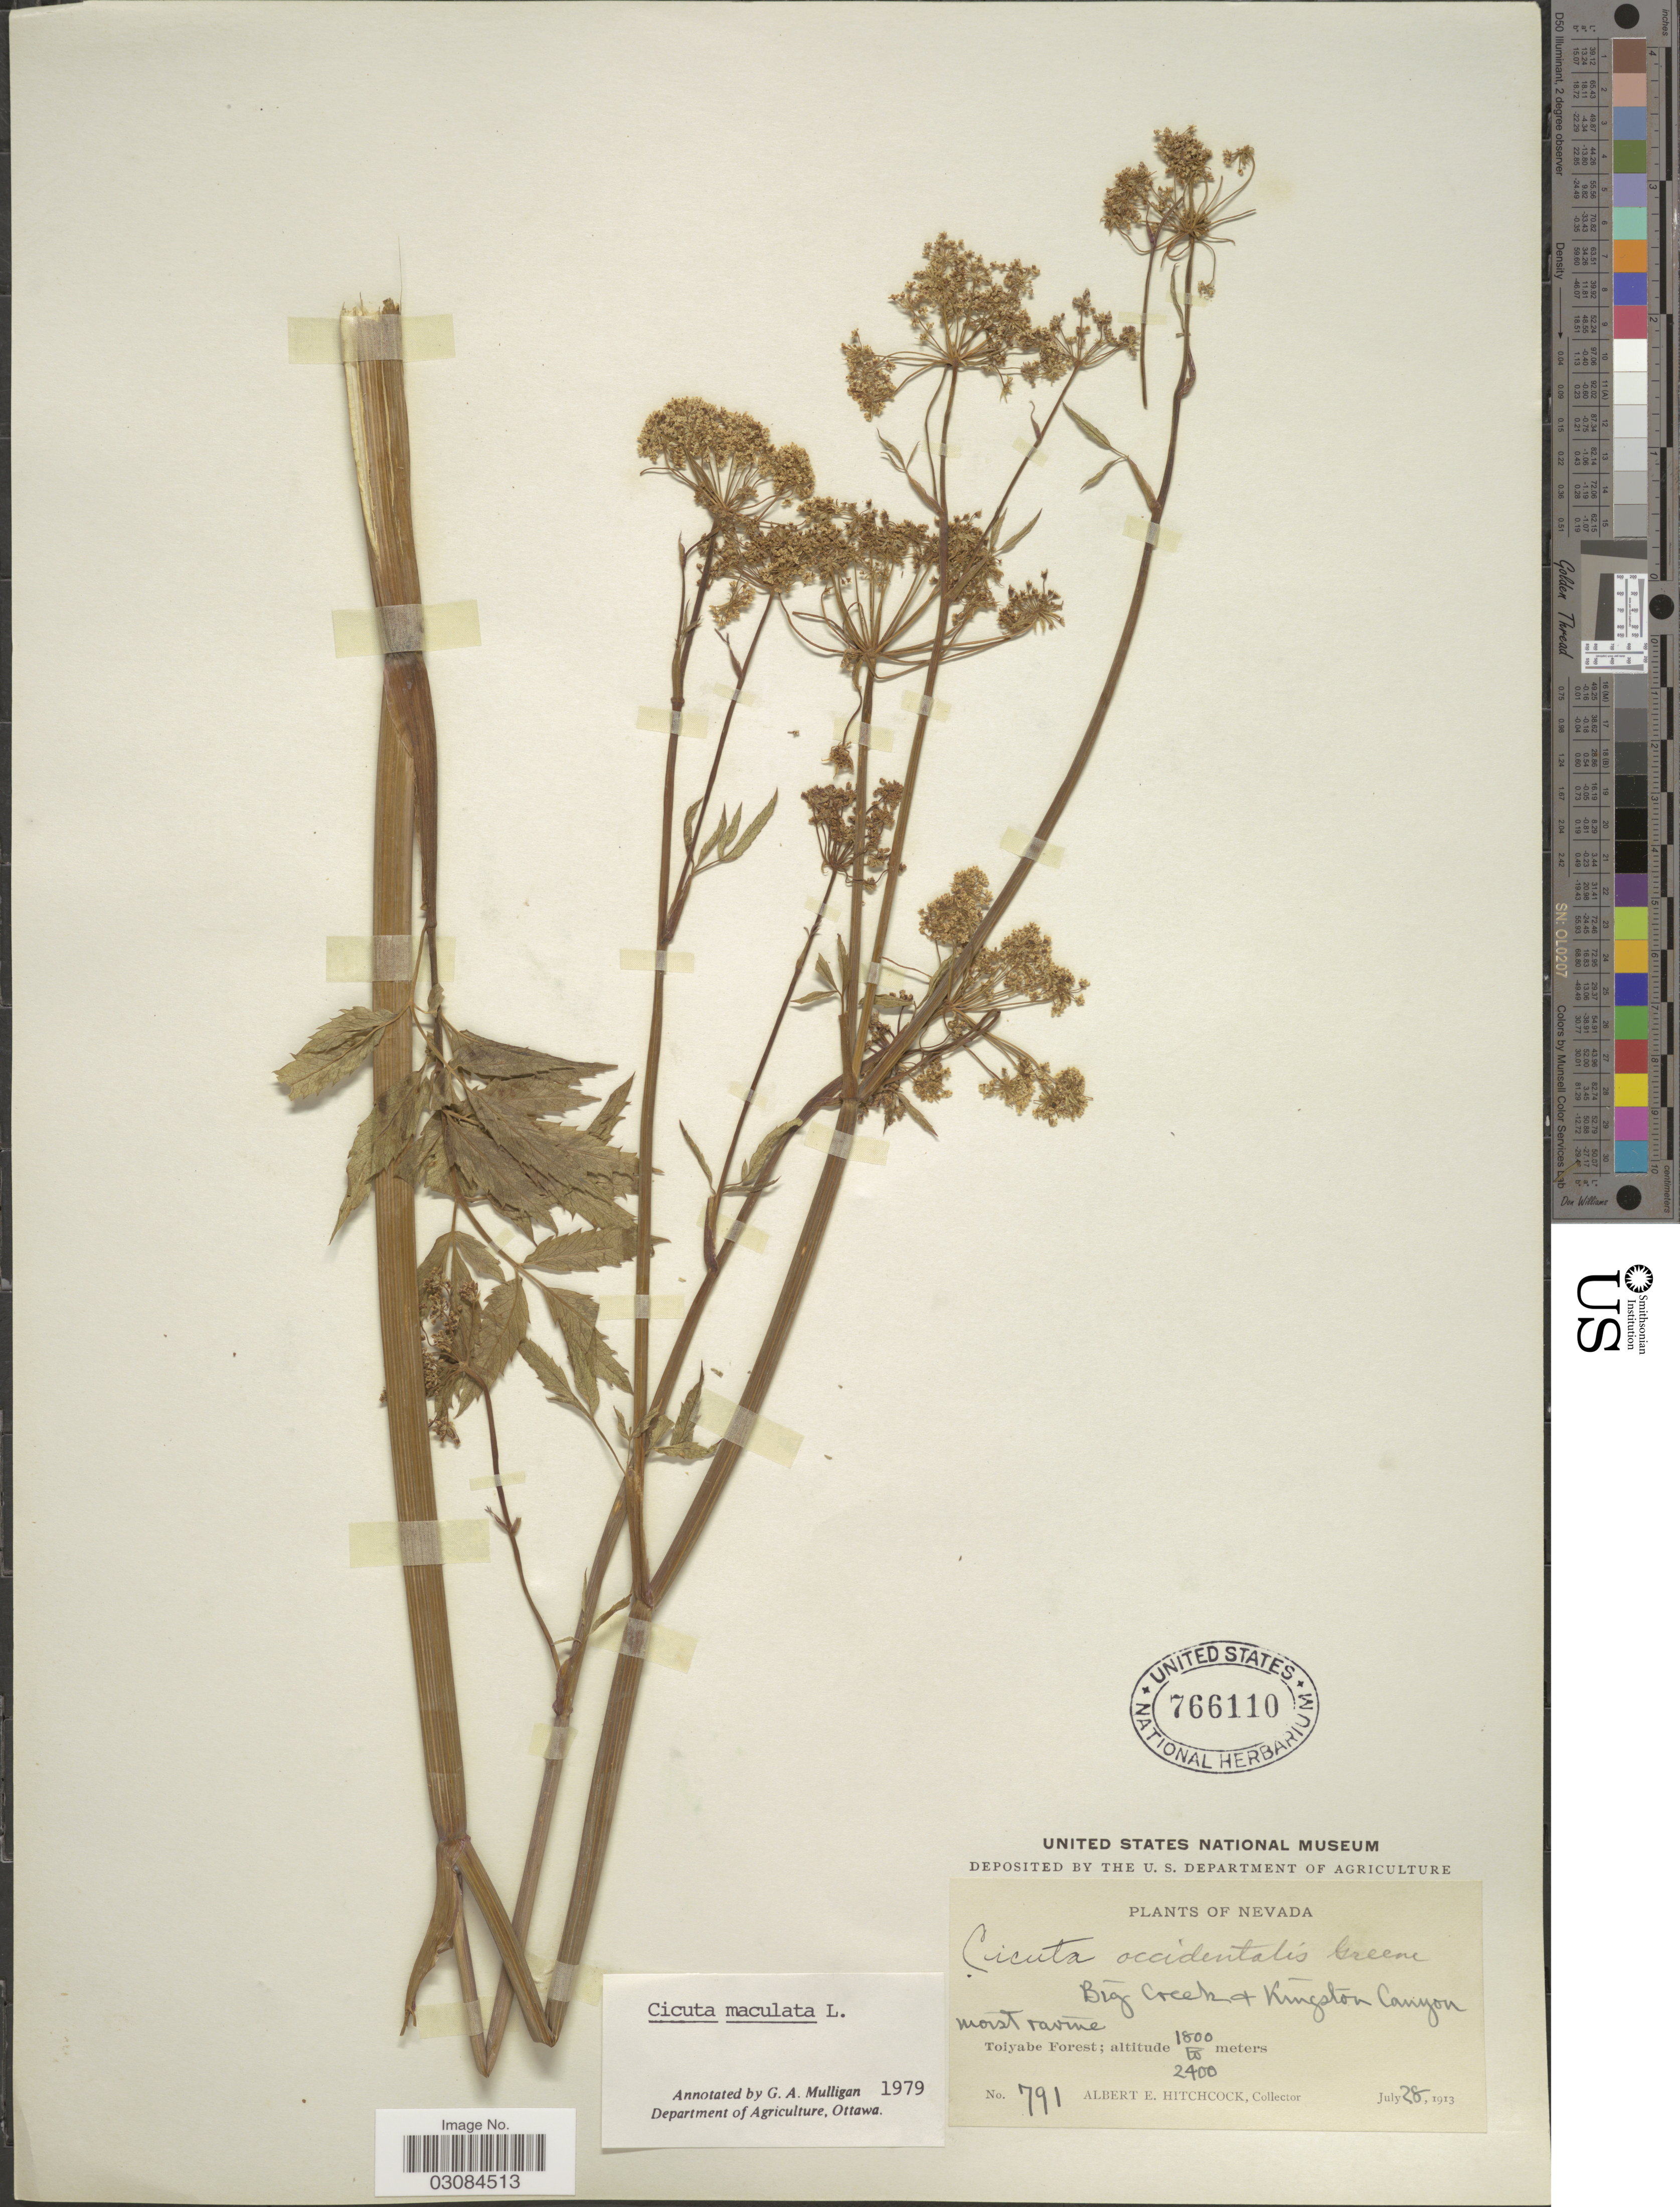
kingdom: Plantae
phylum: Tracheophyta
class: Magnoliopsida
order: Apiales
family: Apiaceae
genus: Cicuta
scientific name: Cicuta maculata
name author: L.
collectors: A. Hitchcock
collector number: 791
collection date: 1913-07-28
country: United States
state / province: Nevada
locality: Big Creek & Kingston Canyon. Toiyabe Forest.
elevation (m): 1800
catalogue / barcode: US 766110